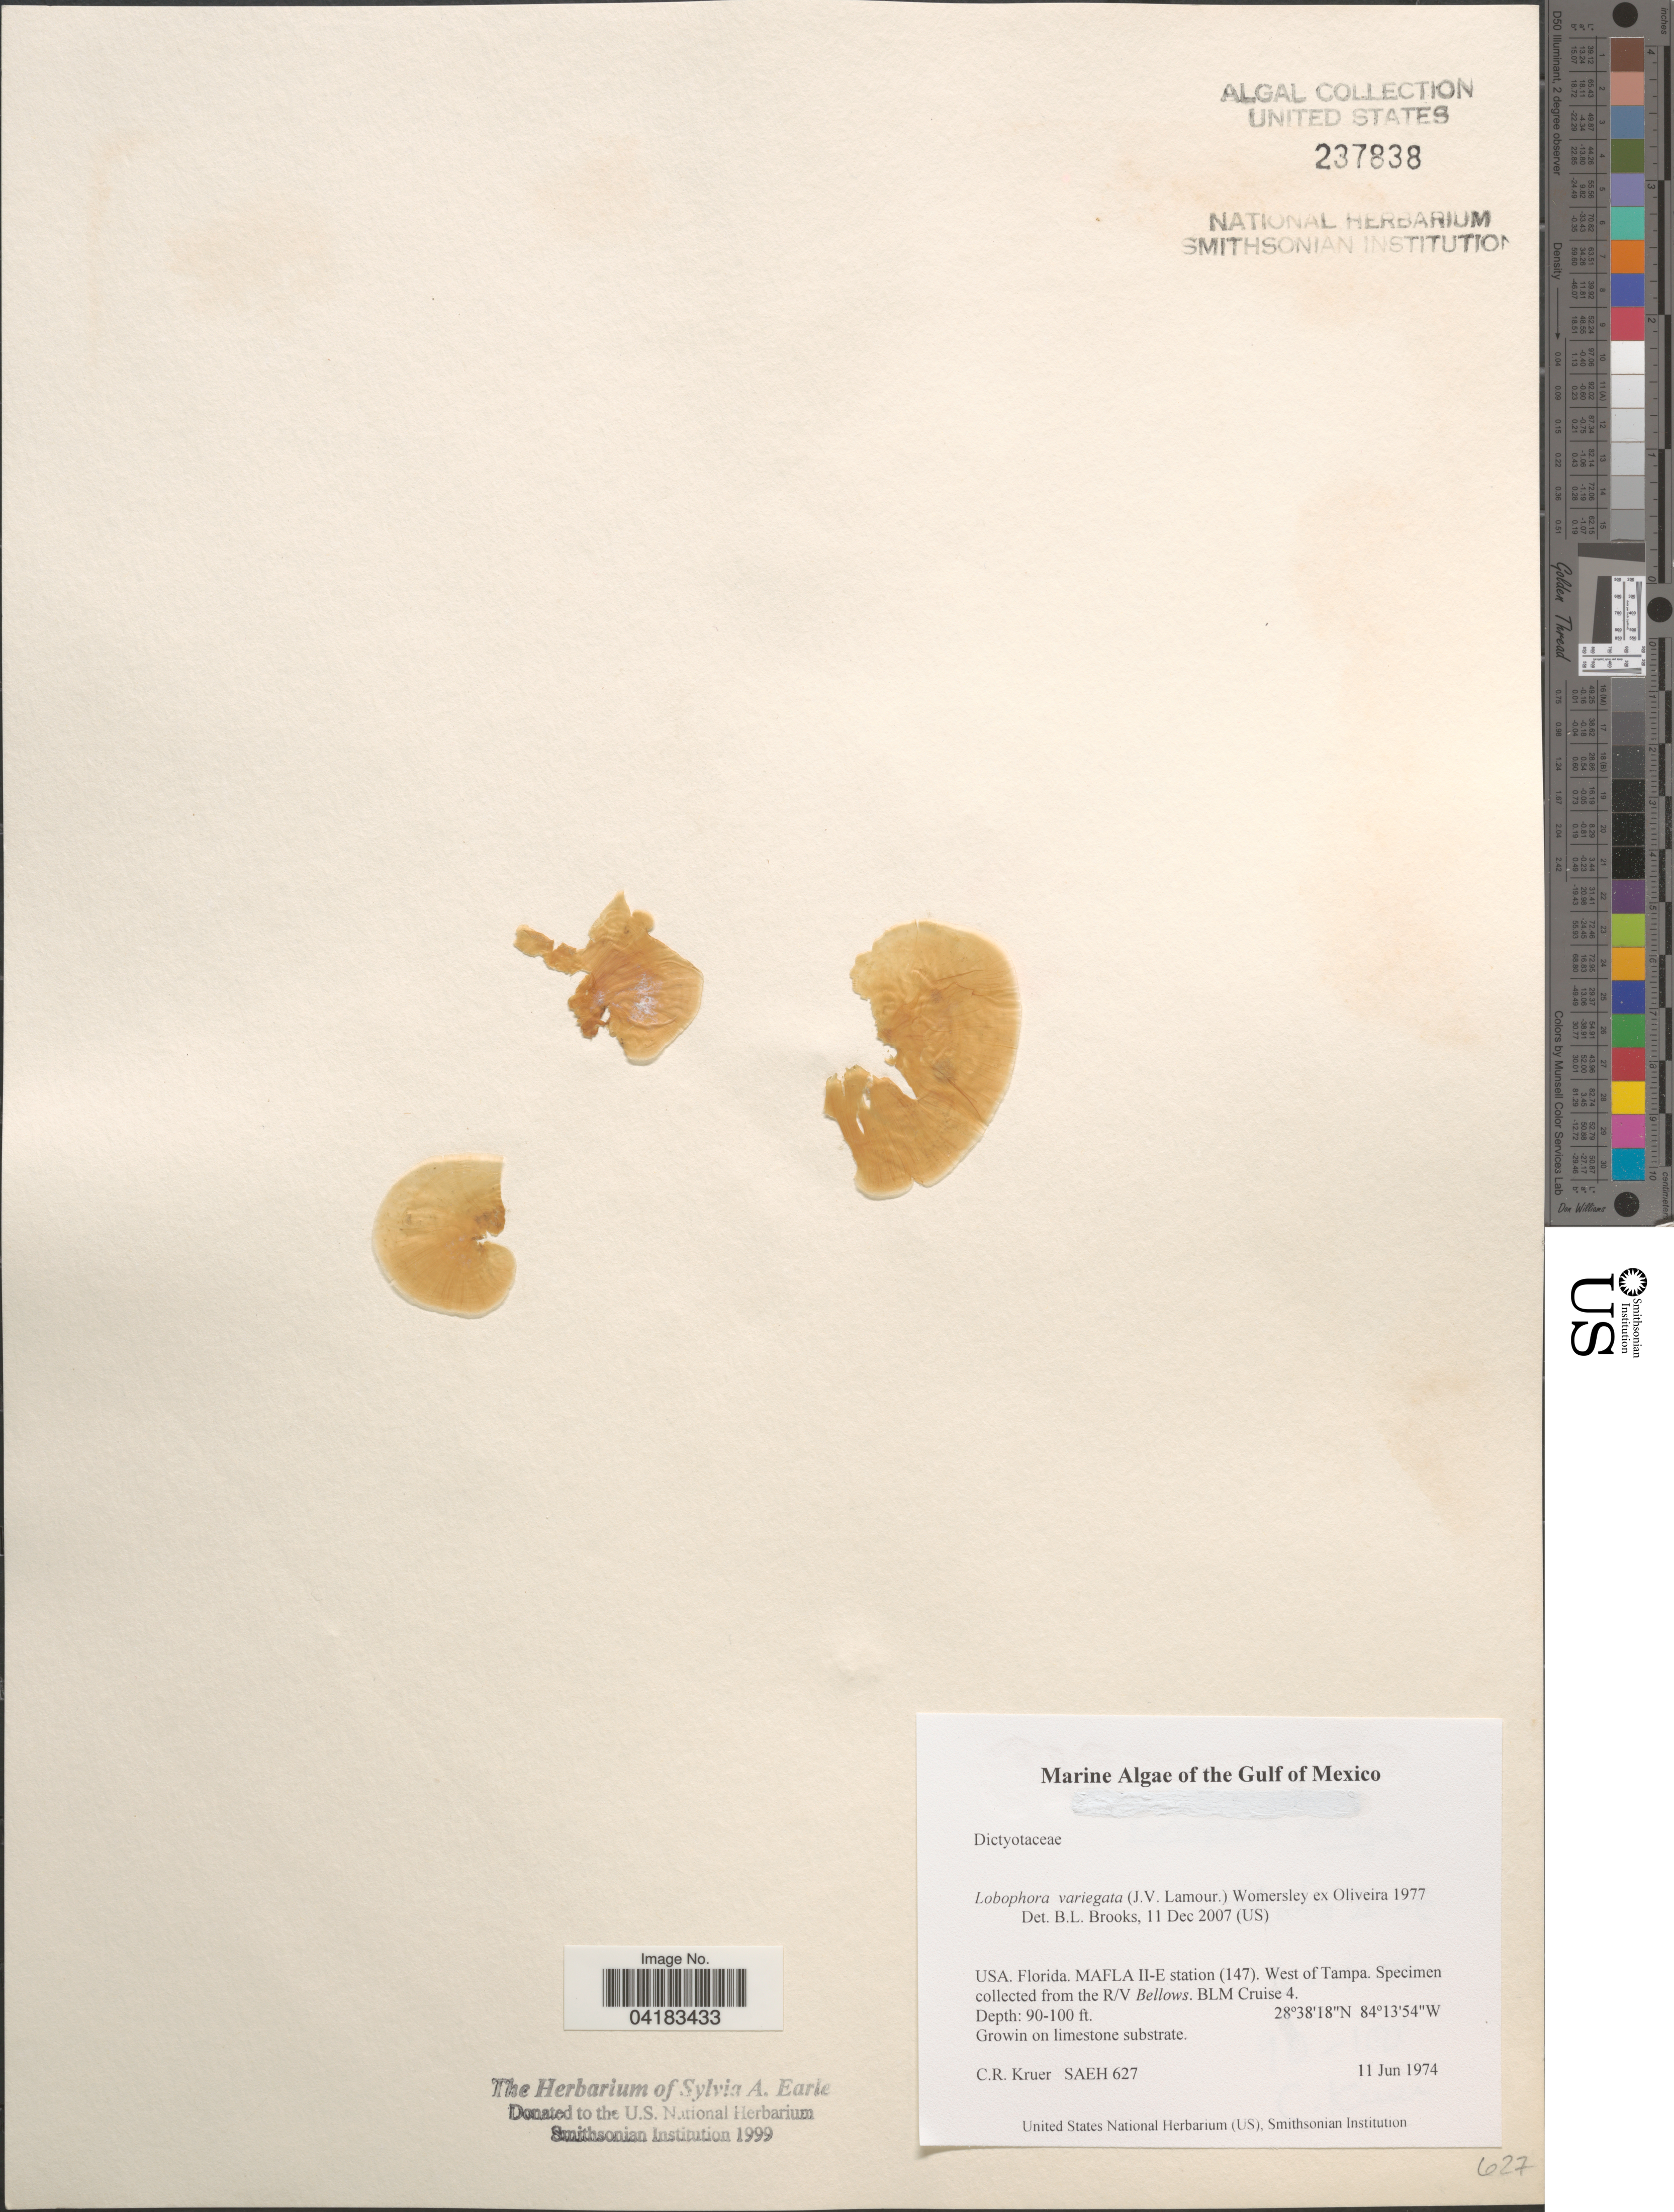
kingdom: Chromista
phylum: Ochrophyta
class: Phaeophyceae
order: Dictyotales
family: Dictyotaceae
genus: Lobophora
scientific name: Lobophora variegata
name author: (J.V.Lamouroux) Womersley & E.C. Oliveira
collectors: C. Kruer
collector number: SAEH627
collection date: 1974-06-11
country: United States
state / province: Florida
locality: The Gulf of Mexico. MAFLA II-E station (147). West of Tampa. Specimen collected from the R/V Bellows. BLM Cruise 4.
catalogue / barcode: US 237838